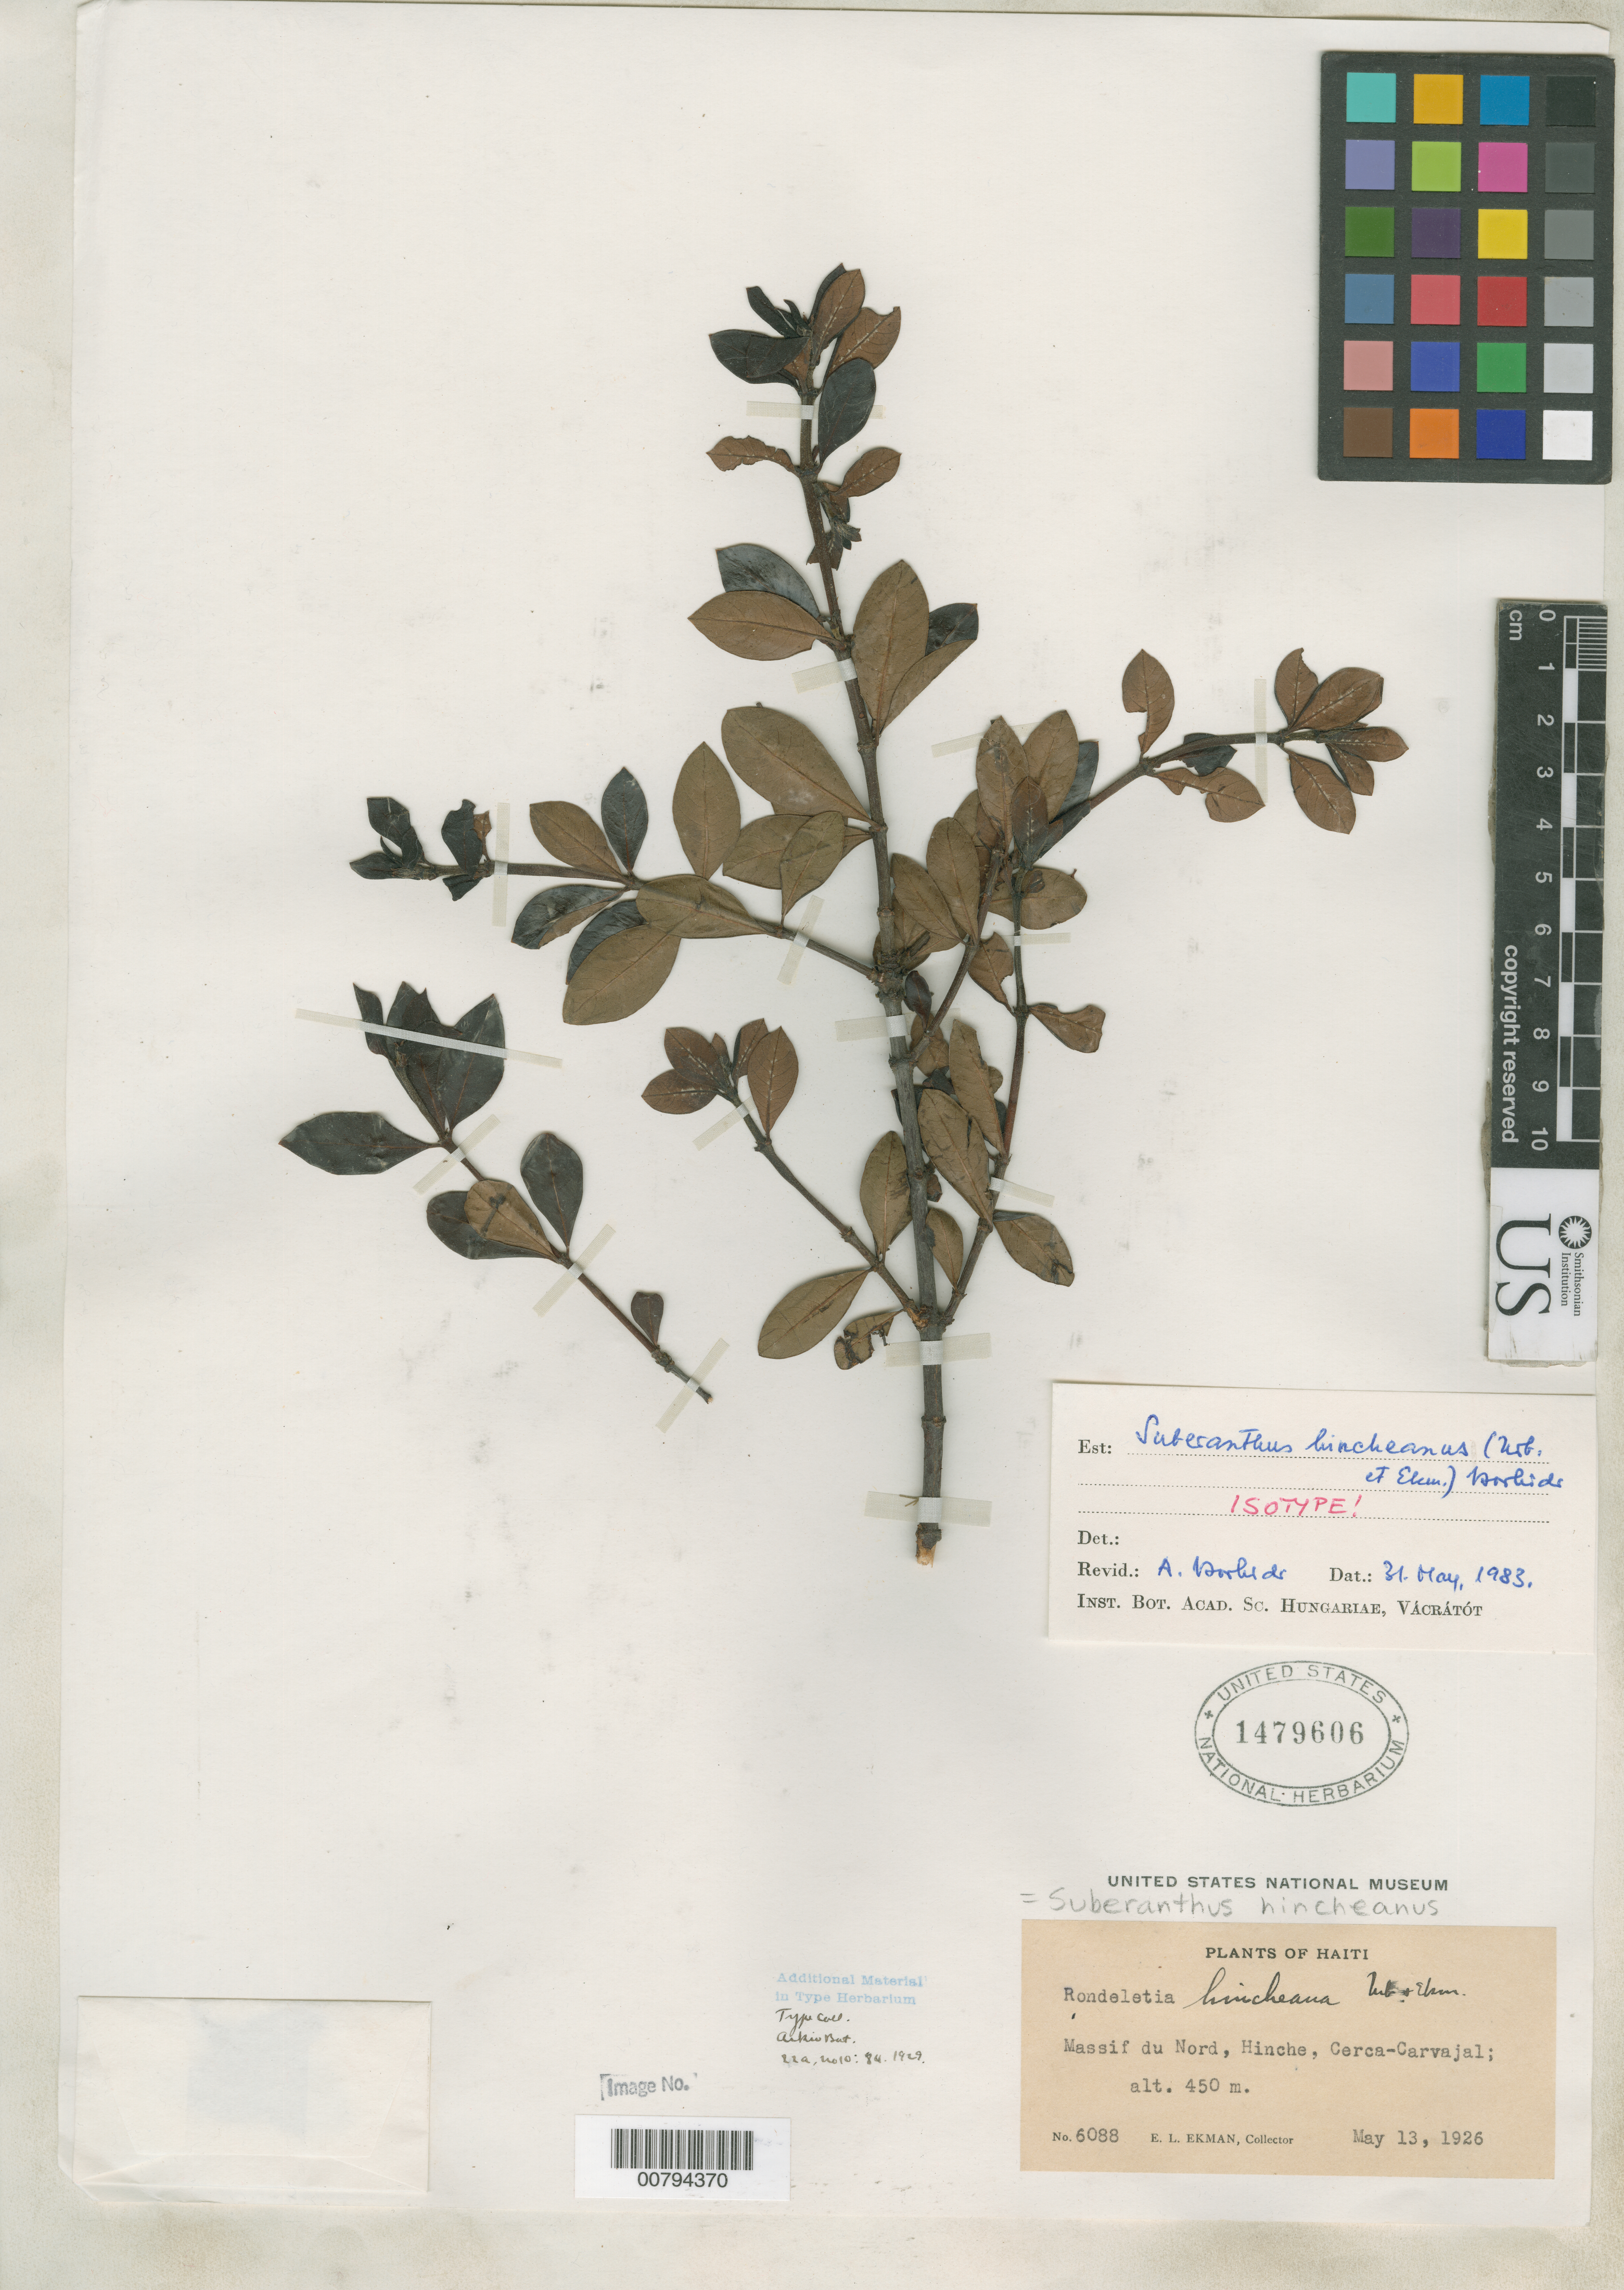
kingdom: Plantae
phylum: Tracheophyta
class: Magnoliopsida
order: Gentianales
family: Rubiaceae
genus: Rondeletia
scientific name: Rondeletia hincheana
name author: Urb. & Ekman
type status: Isotype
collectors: E. L. Ekman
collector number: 6088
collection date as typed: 13 May 1926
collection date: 1926-05-13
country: Haiti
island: Hispaniola Island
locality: Massif du Nord, Hinche, Cerca-Carvajal.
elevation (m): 450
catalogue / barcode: US 1479606